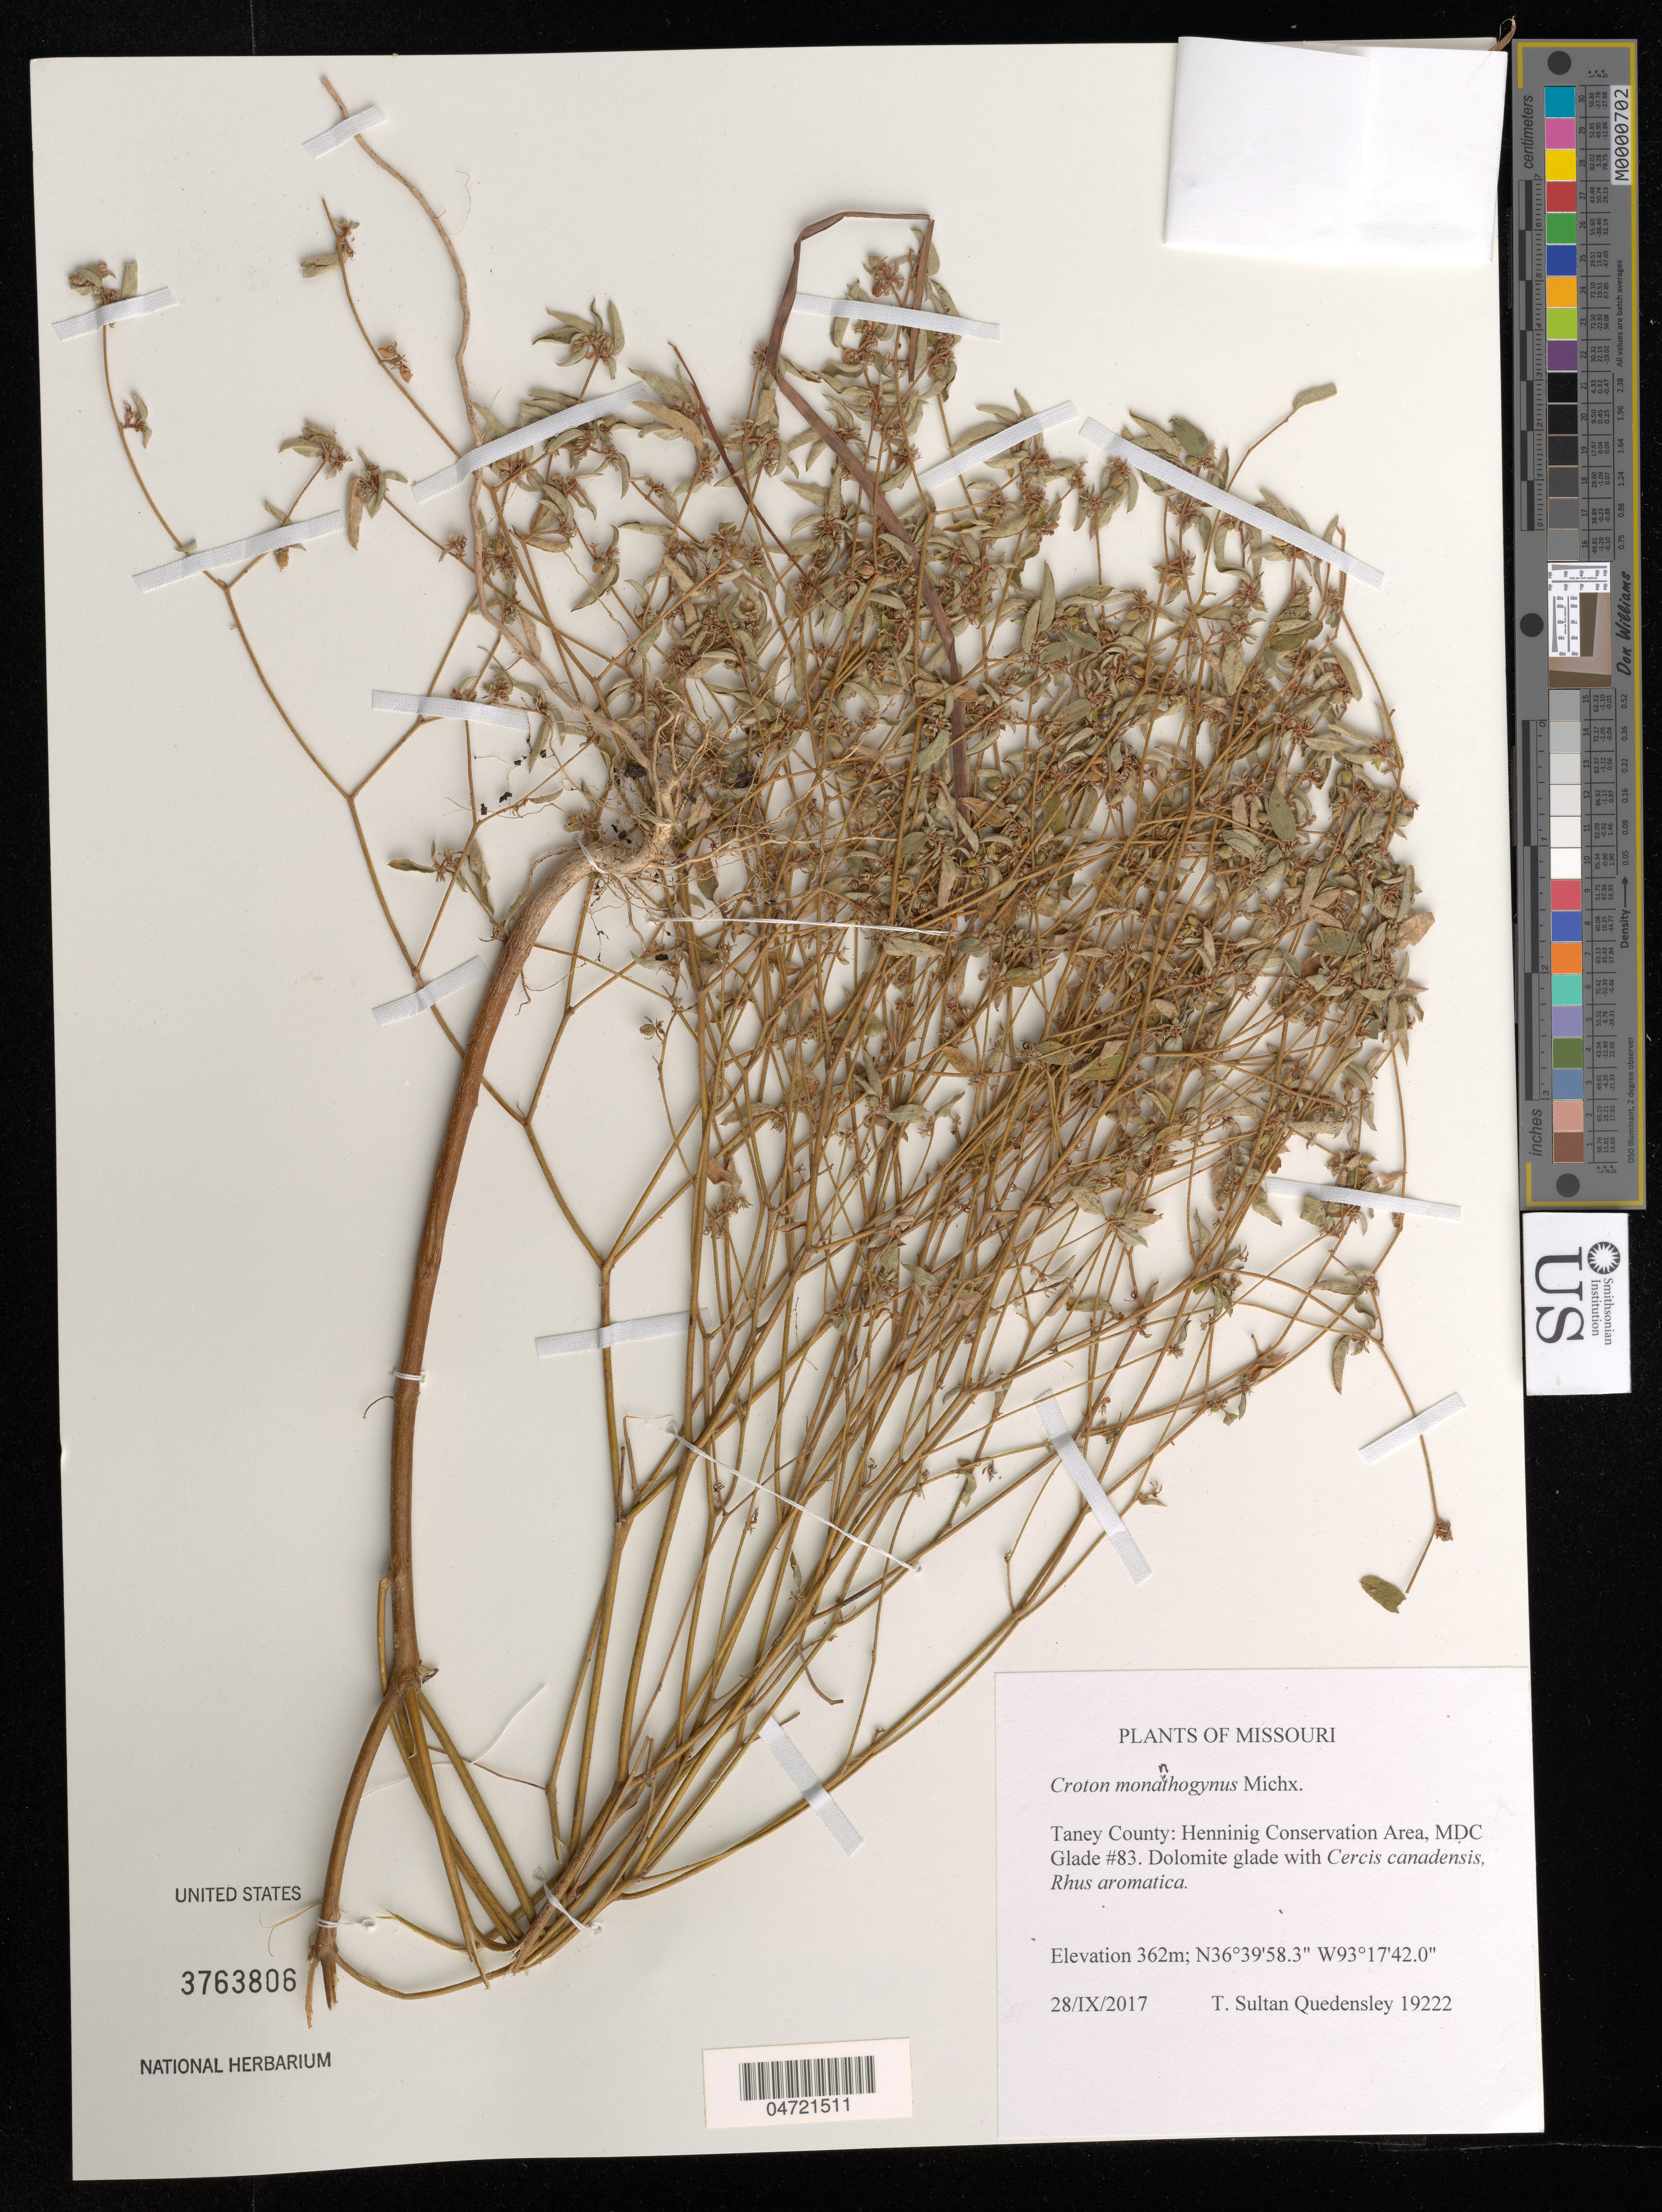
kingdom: Plantae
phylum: Tracheophyta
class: Magnoliopsida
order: Malpighiales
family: Euphorbiaceae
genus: Croton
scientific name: Croton monanthogynus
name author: Michx.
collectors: T. S. Quedensley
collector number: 19222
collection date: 2017-09-28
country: United States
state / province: Missouri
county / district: Taney County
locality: Henninig Conservation Area, MDC Glade #83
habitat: Dolomite glade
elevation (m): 362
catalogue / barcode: US 3763806